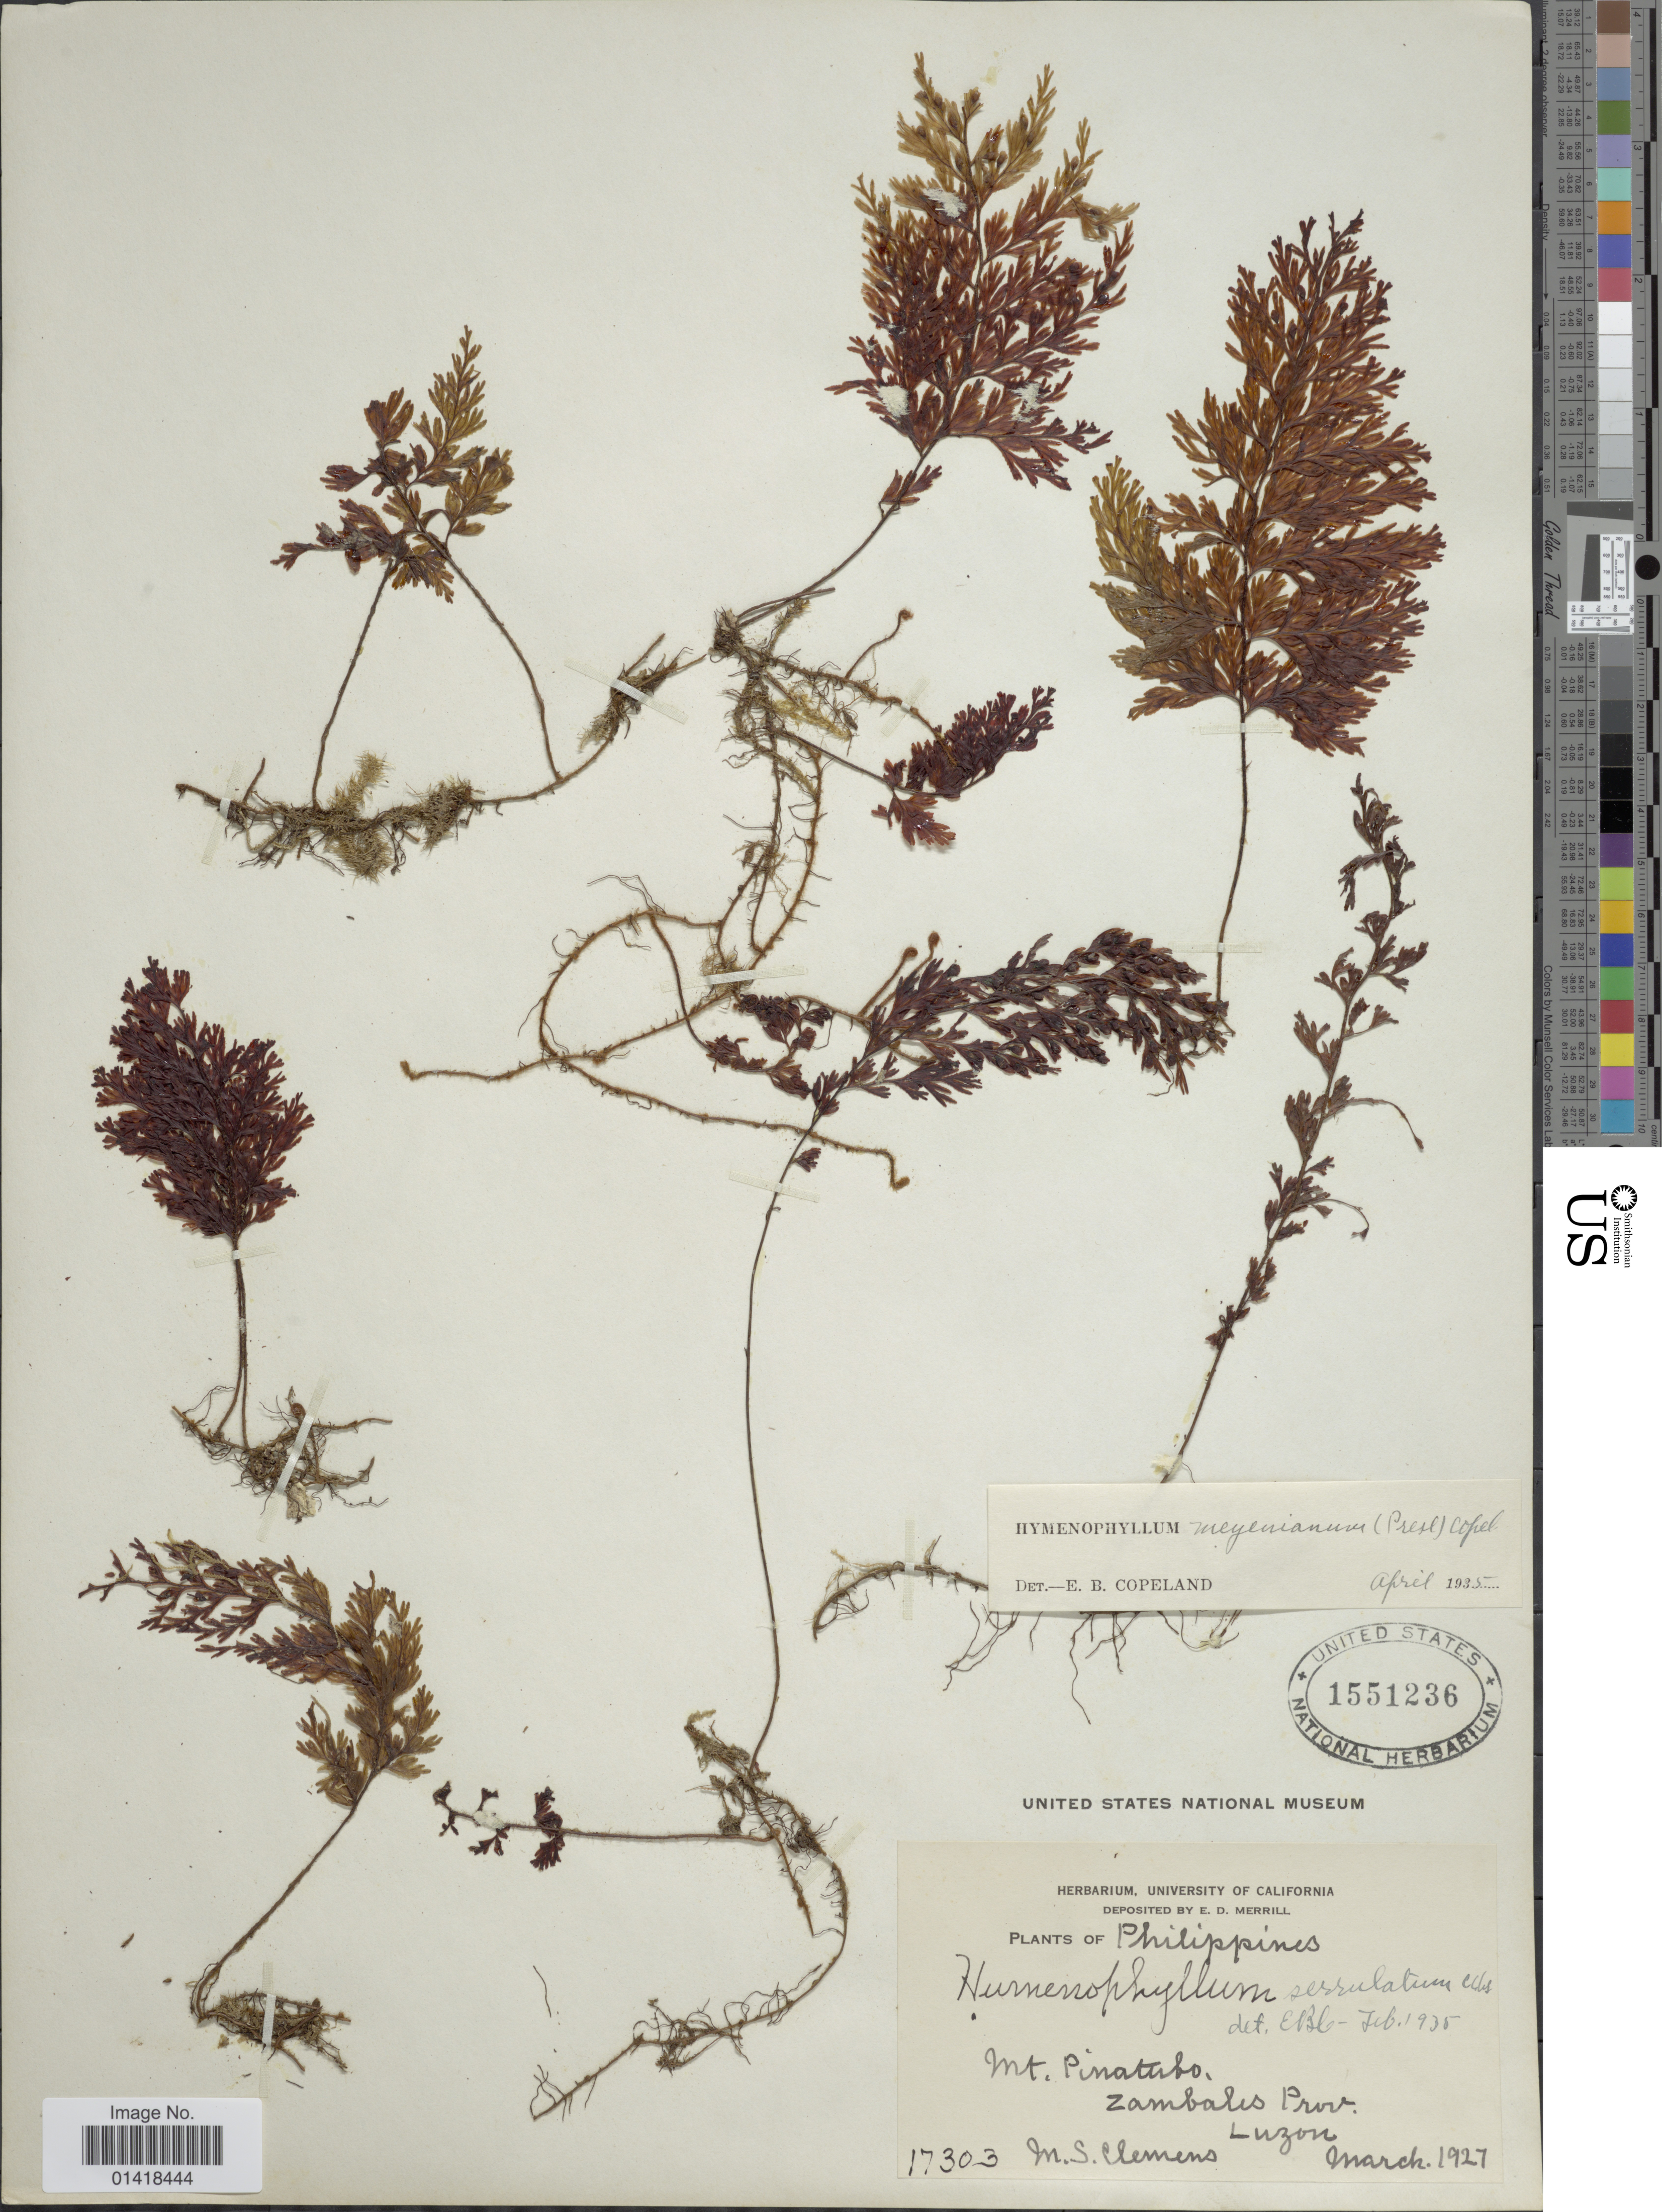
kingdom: Plantae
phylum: Tracheophyta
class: Polypodiopsida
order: Hymenophyllales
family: Hymenophyllaceae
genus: Hymenophyllum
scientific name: Hymenophyllum meyenianum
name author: (C. Presl) Copel.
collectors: M. S. Clemens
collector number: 17303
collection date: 1927-03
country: Philippines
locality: Philippines. Mt. Pinatubo, Zambalis Prov. Luzon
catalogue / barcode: US 1551236